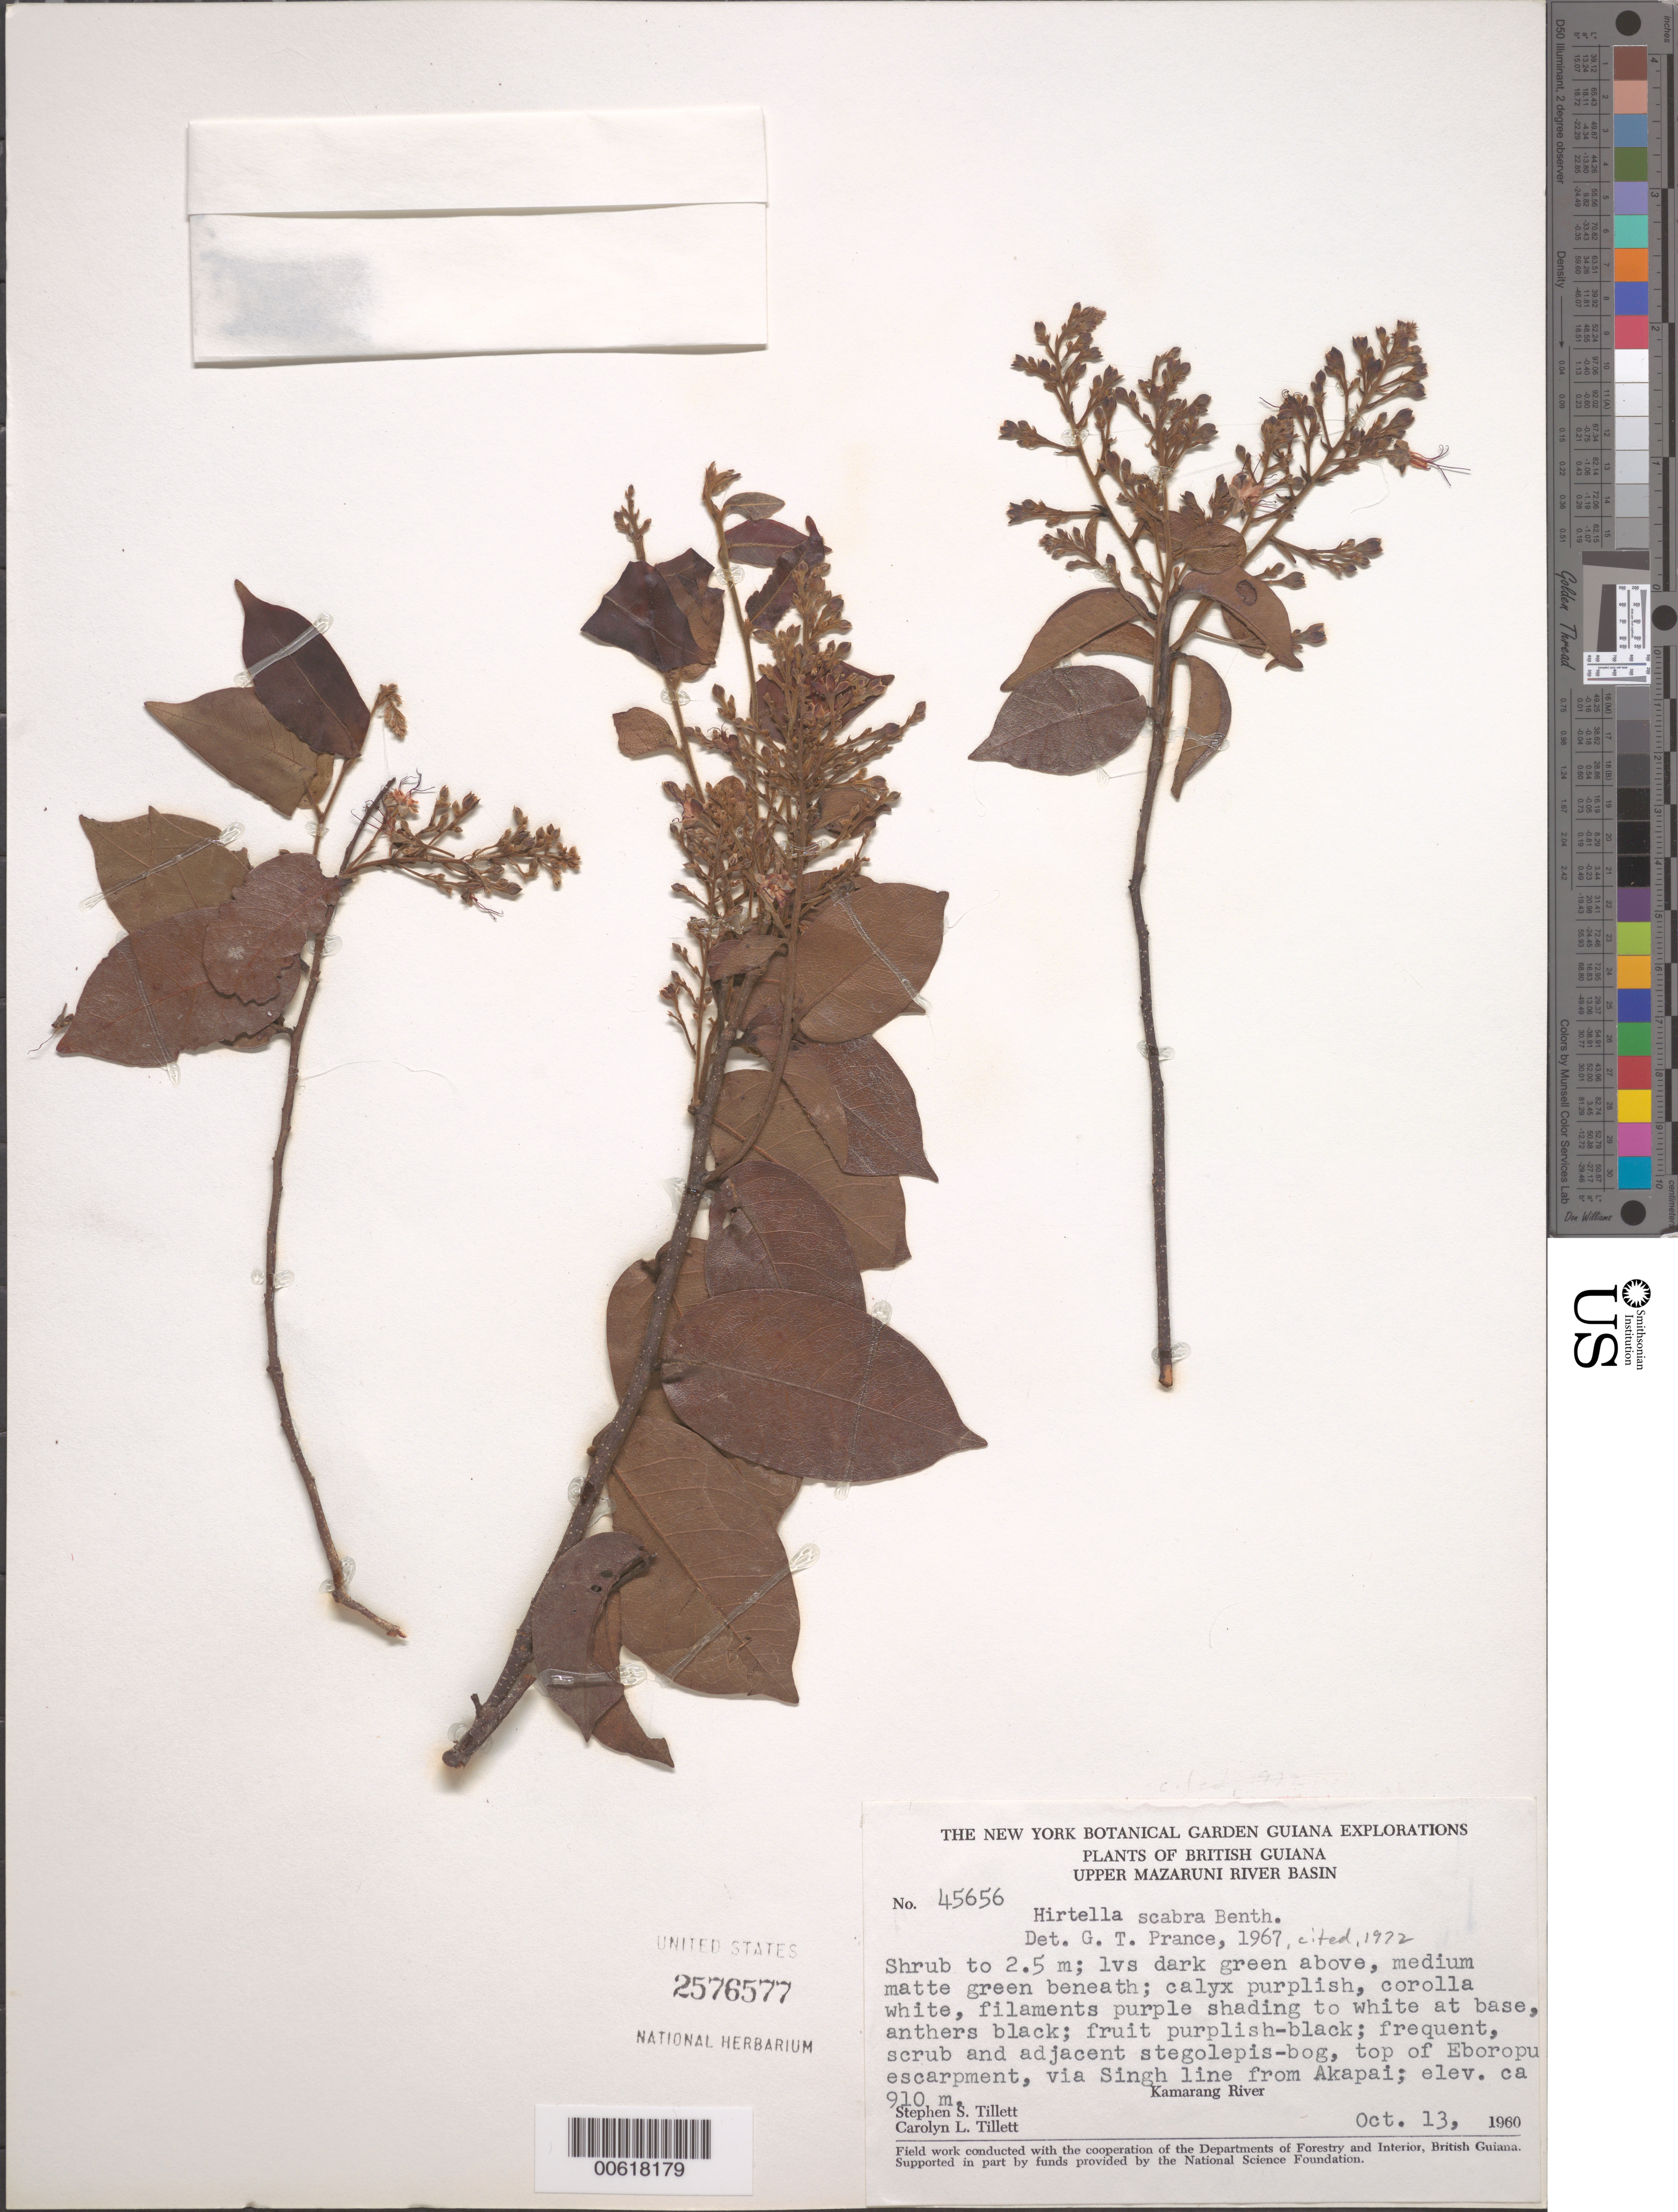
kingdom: Plantae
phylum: Tracheophyta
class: Magnoliopsida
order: Malpighiales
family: Chrysobalanaceae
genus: Hirtella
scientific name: Hirtella scabra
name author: Benth.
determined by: Prance, G. T.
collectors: S. S. Tillett, C. L. Tillett & R. Boyan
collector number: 45656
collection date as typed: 13-Oct-60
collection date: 1960-10-13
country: Guyana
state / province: Cuyuni-Mazaruni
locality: Upper Mazaruni River Basin, top of Eboropu escarpment, via Singh line from Akapai, Kamarang R.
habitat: Scrub and adjacent stegolepsis bog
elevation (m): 910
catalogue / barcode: US 2576577